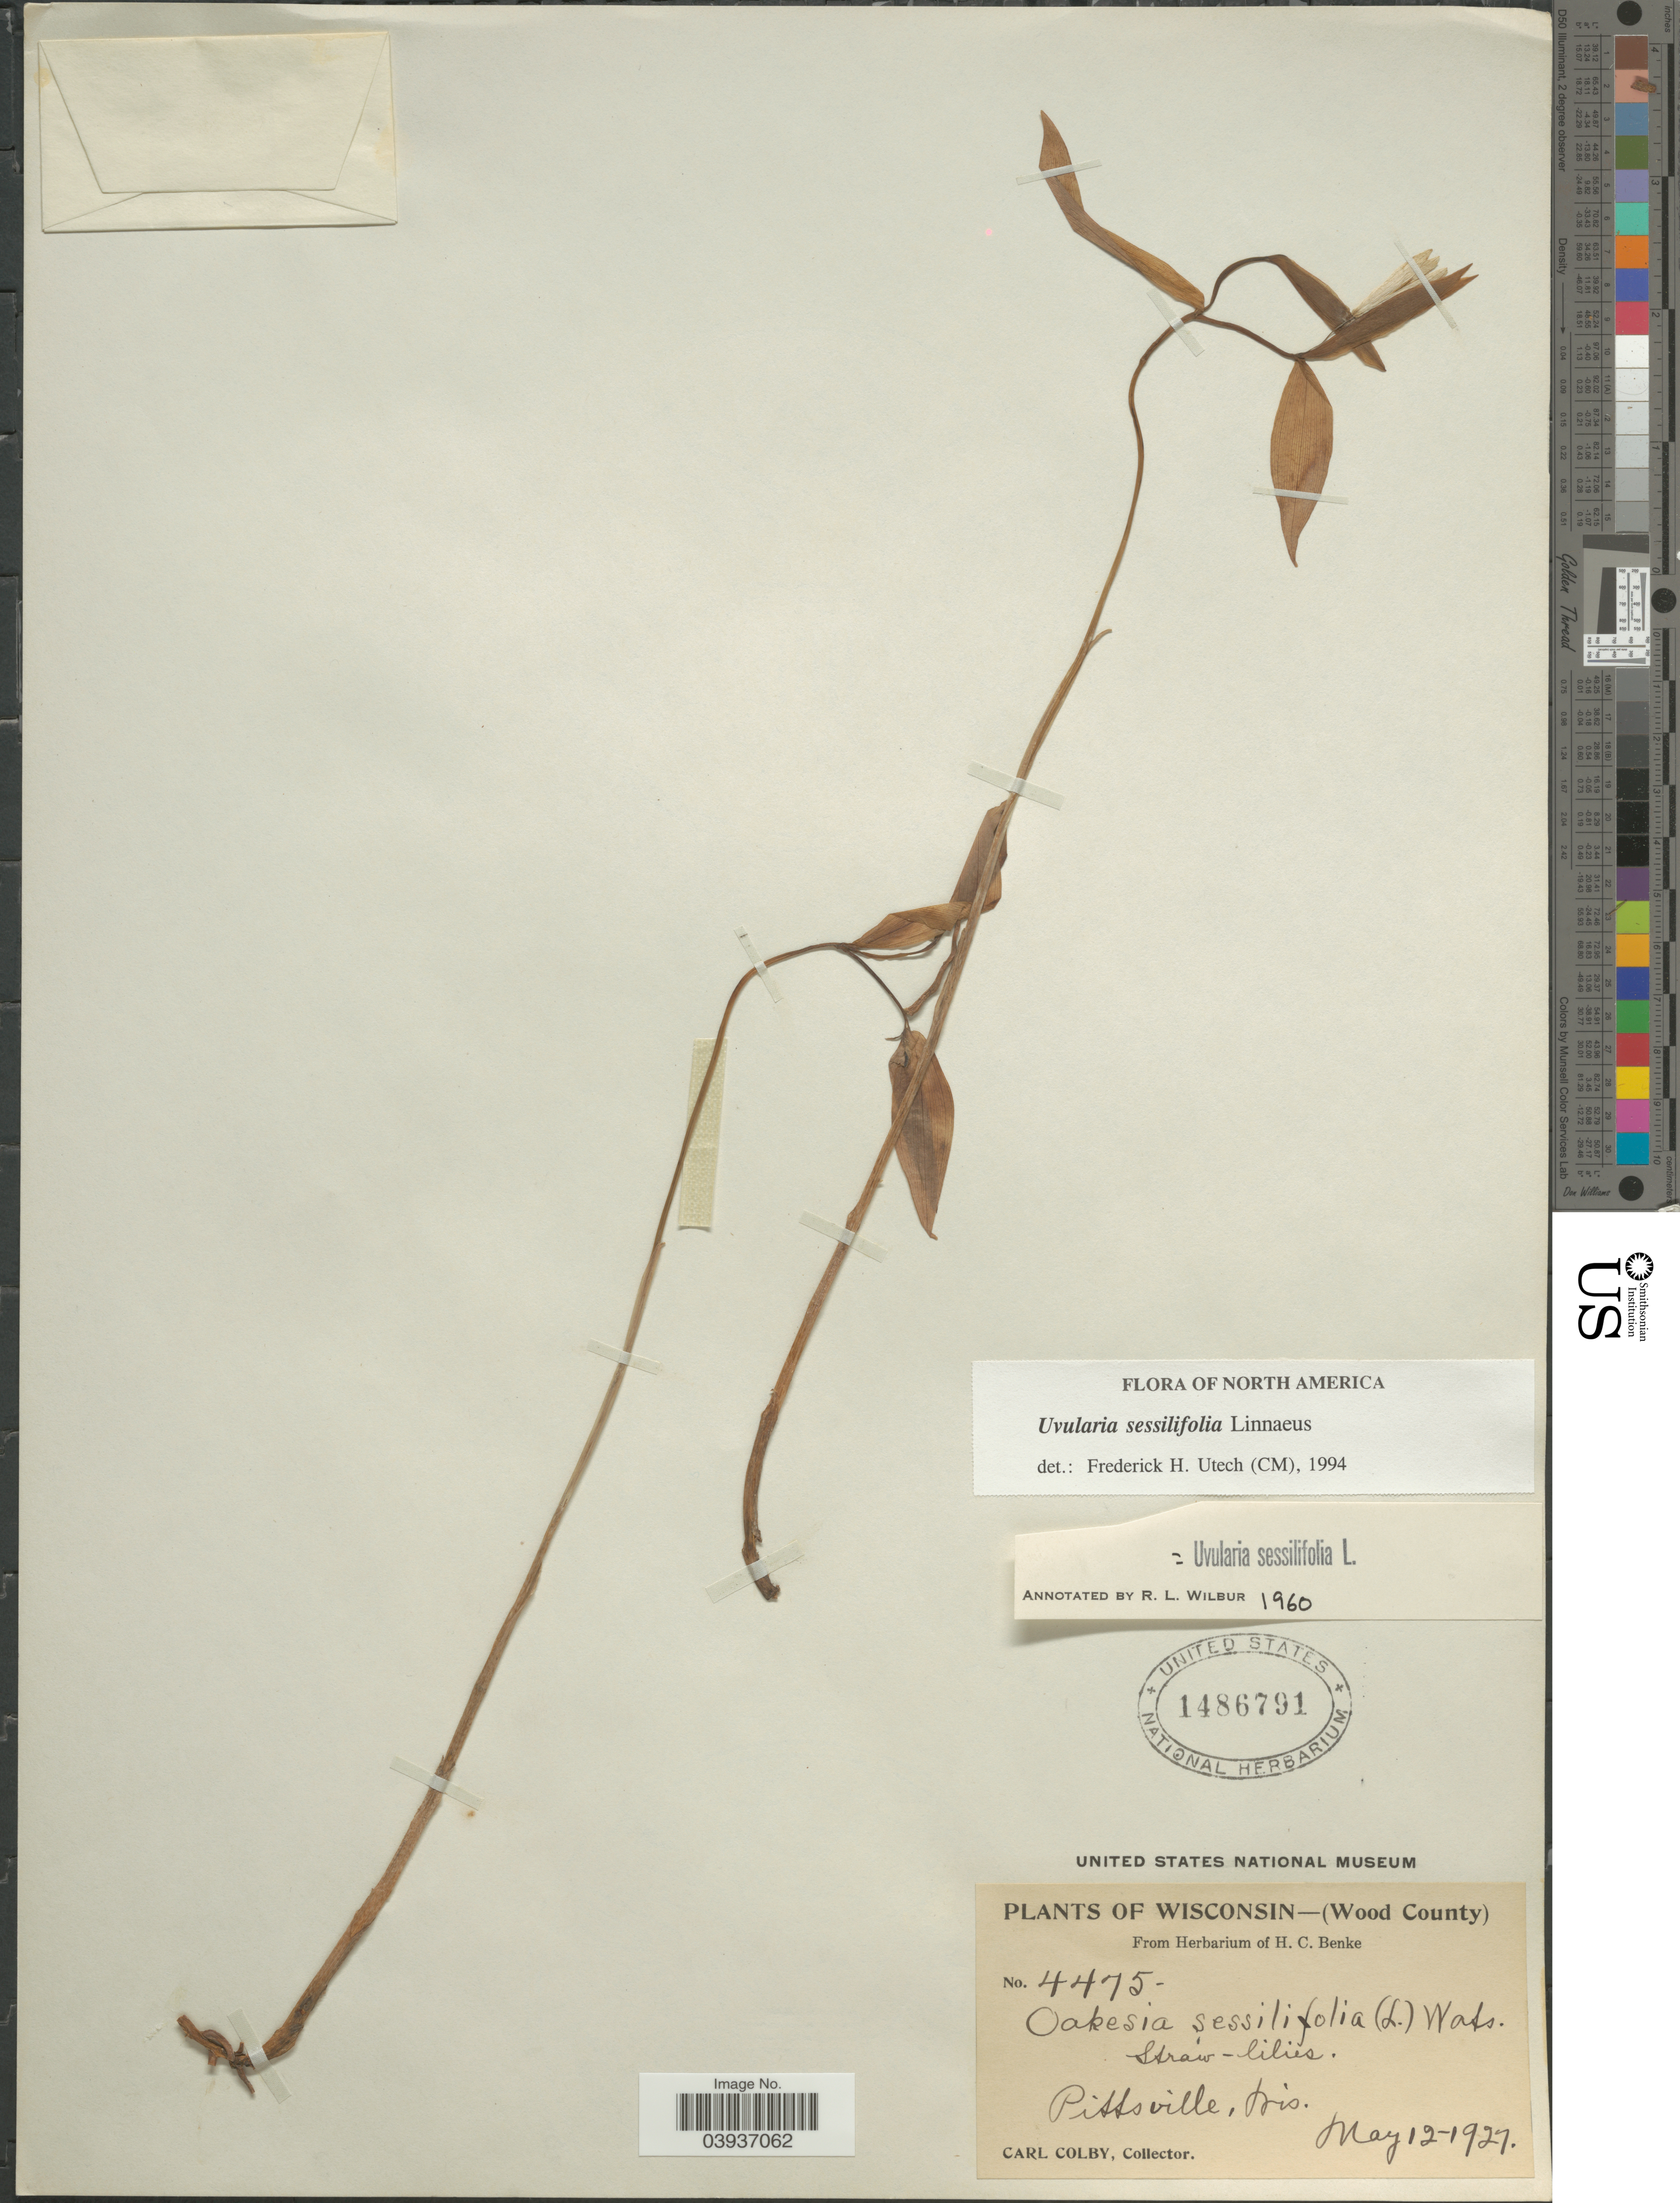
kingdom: Plantae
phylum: Tracheophyta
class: Liliopsida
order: Liliales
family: Colchicaceae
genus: Uvularia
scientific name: Uvularia sessilifolia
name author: L.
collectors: C. Colby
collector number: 4475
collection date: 1927-05-12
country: United States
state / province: Wisconsin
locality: (Wood County). Pittsville.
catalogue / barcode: US 1486791